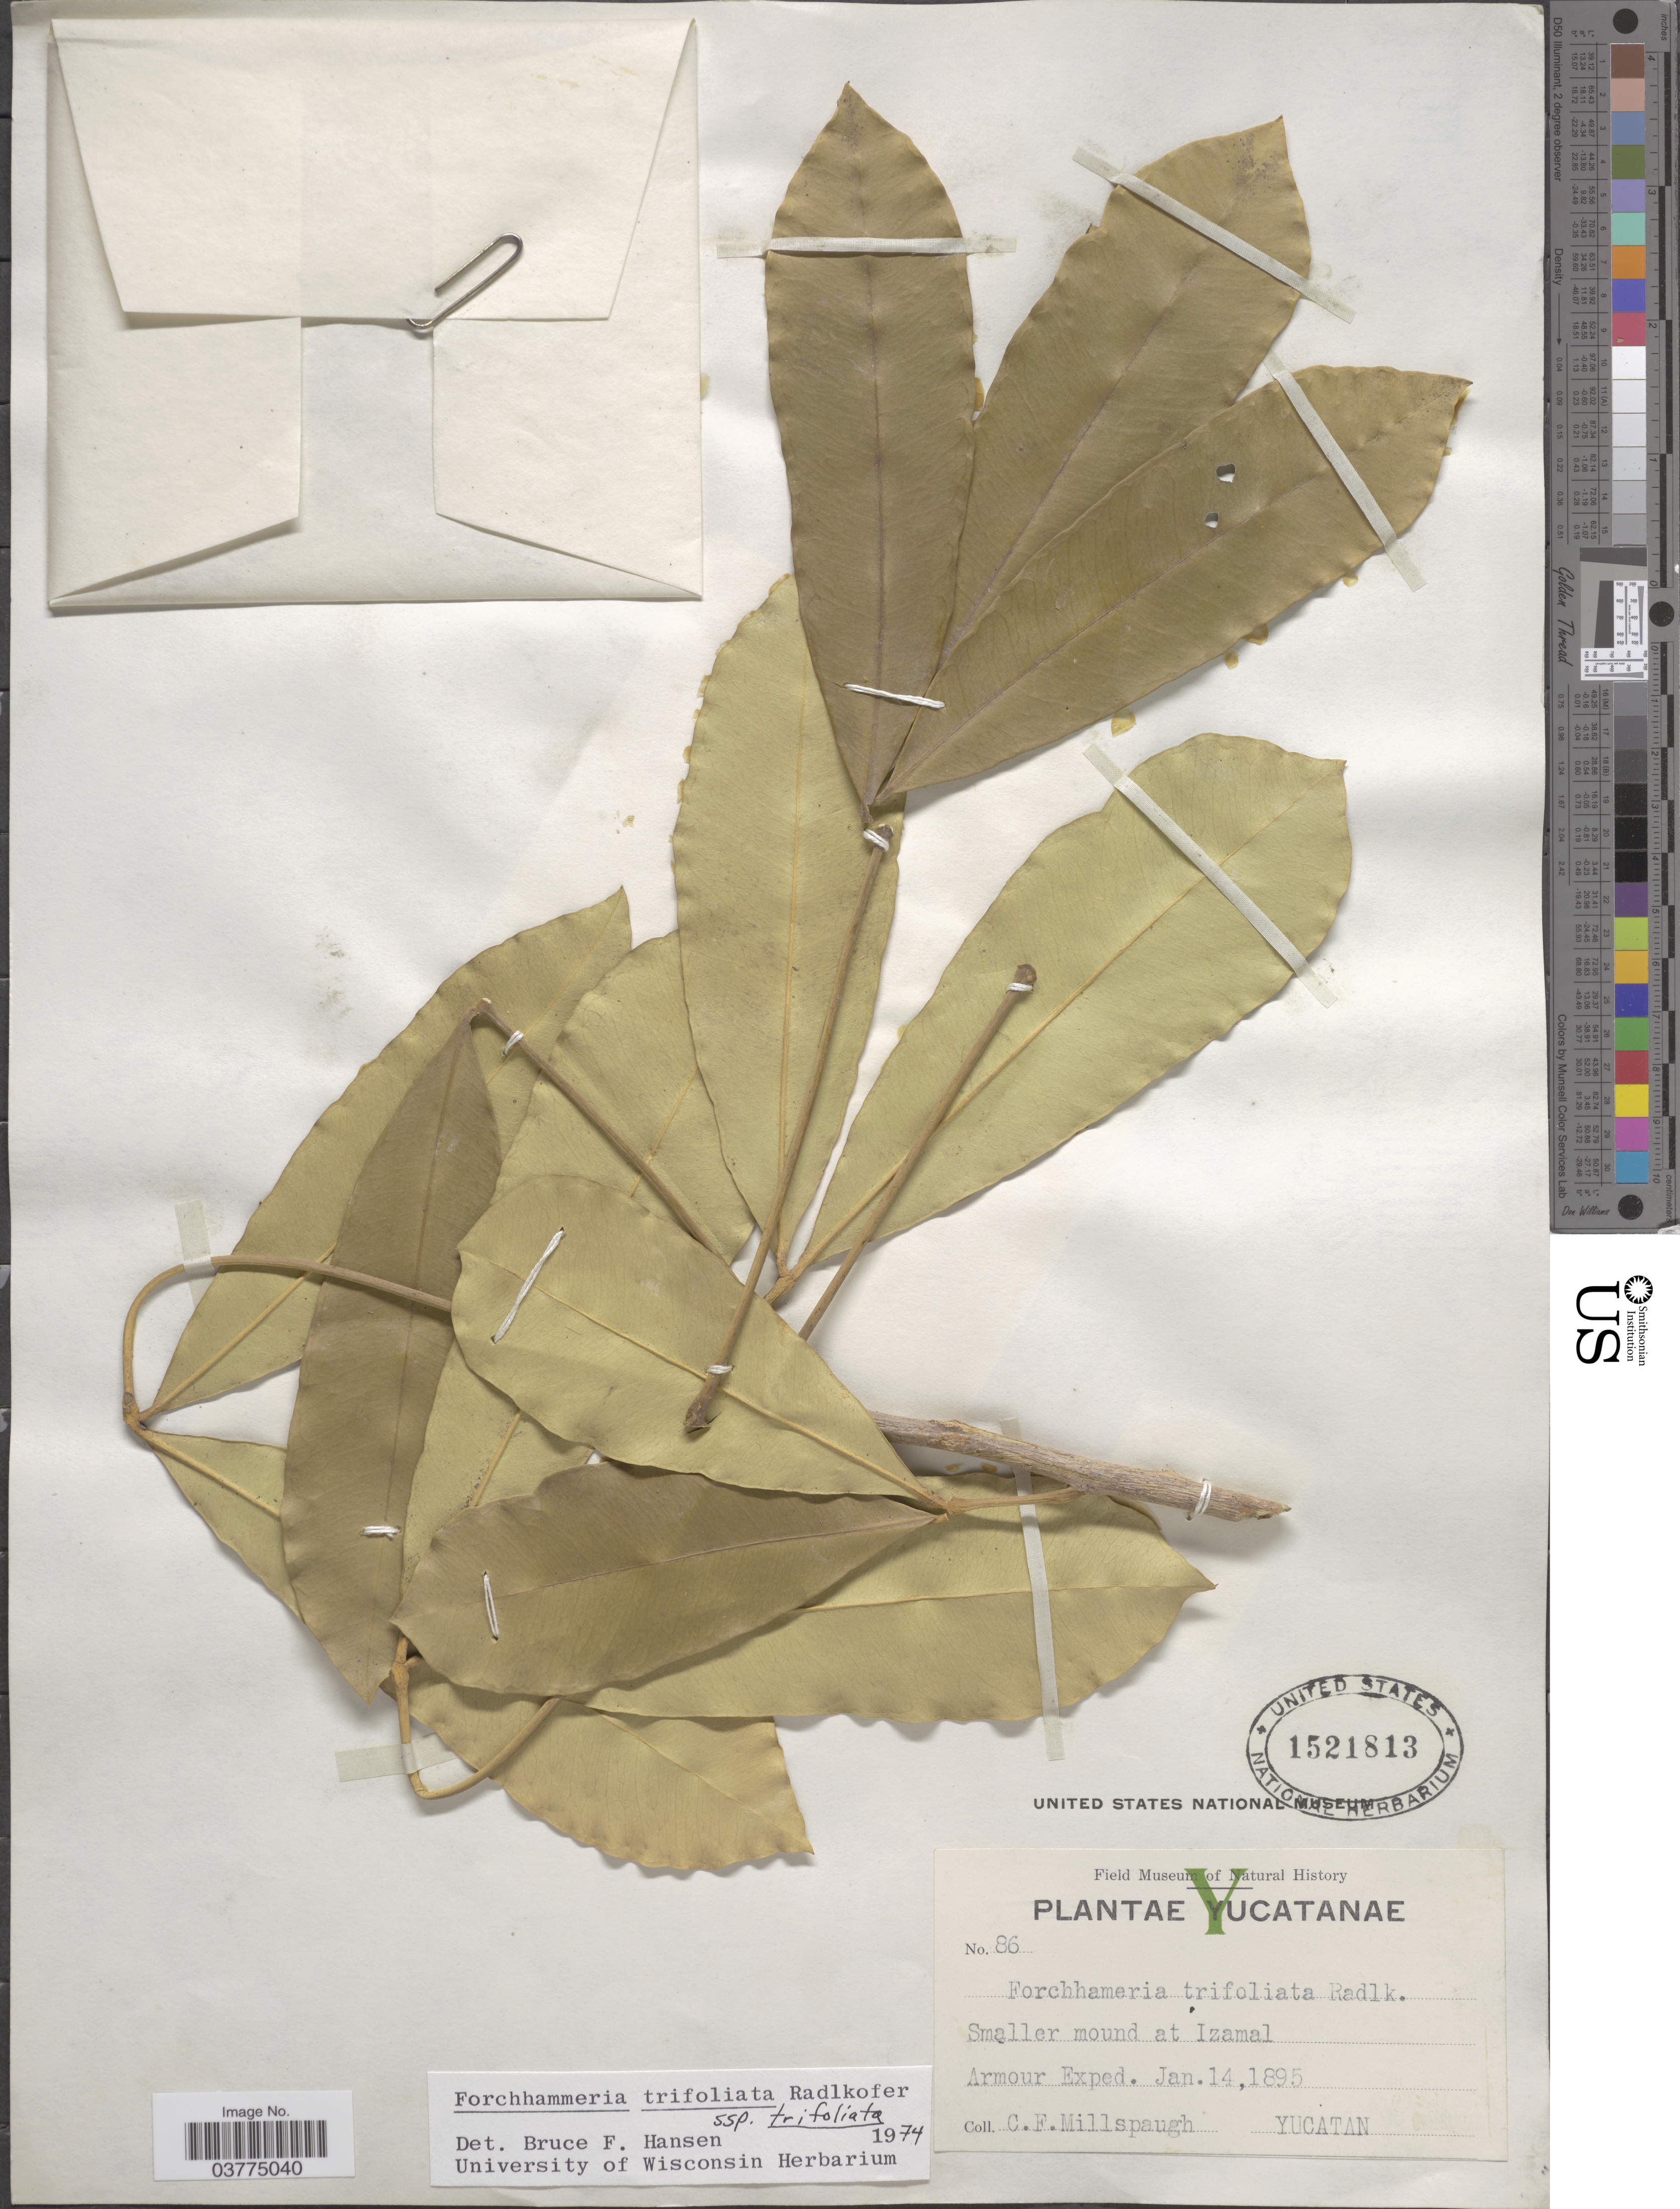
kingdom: Plantae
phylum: Tracheophyta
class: Magnoliopsida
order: Brassicales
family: Stixaceae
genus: Forchhammeria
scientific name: Forchhammeria trifoliata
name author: Radlk.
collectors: C. F. Millspaugh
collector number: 86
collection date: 1895-01-14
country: Mexico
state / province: Yucatán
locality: Smaller mound at Izamal. Armour Exped.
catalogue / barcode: US 1521813